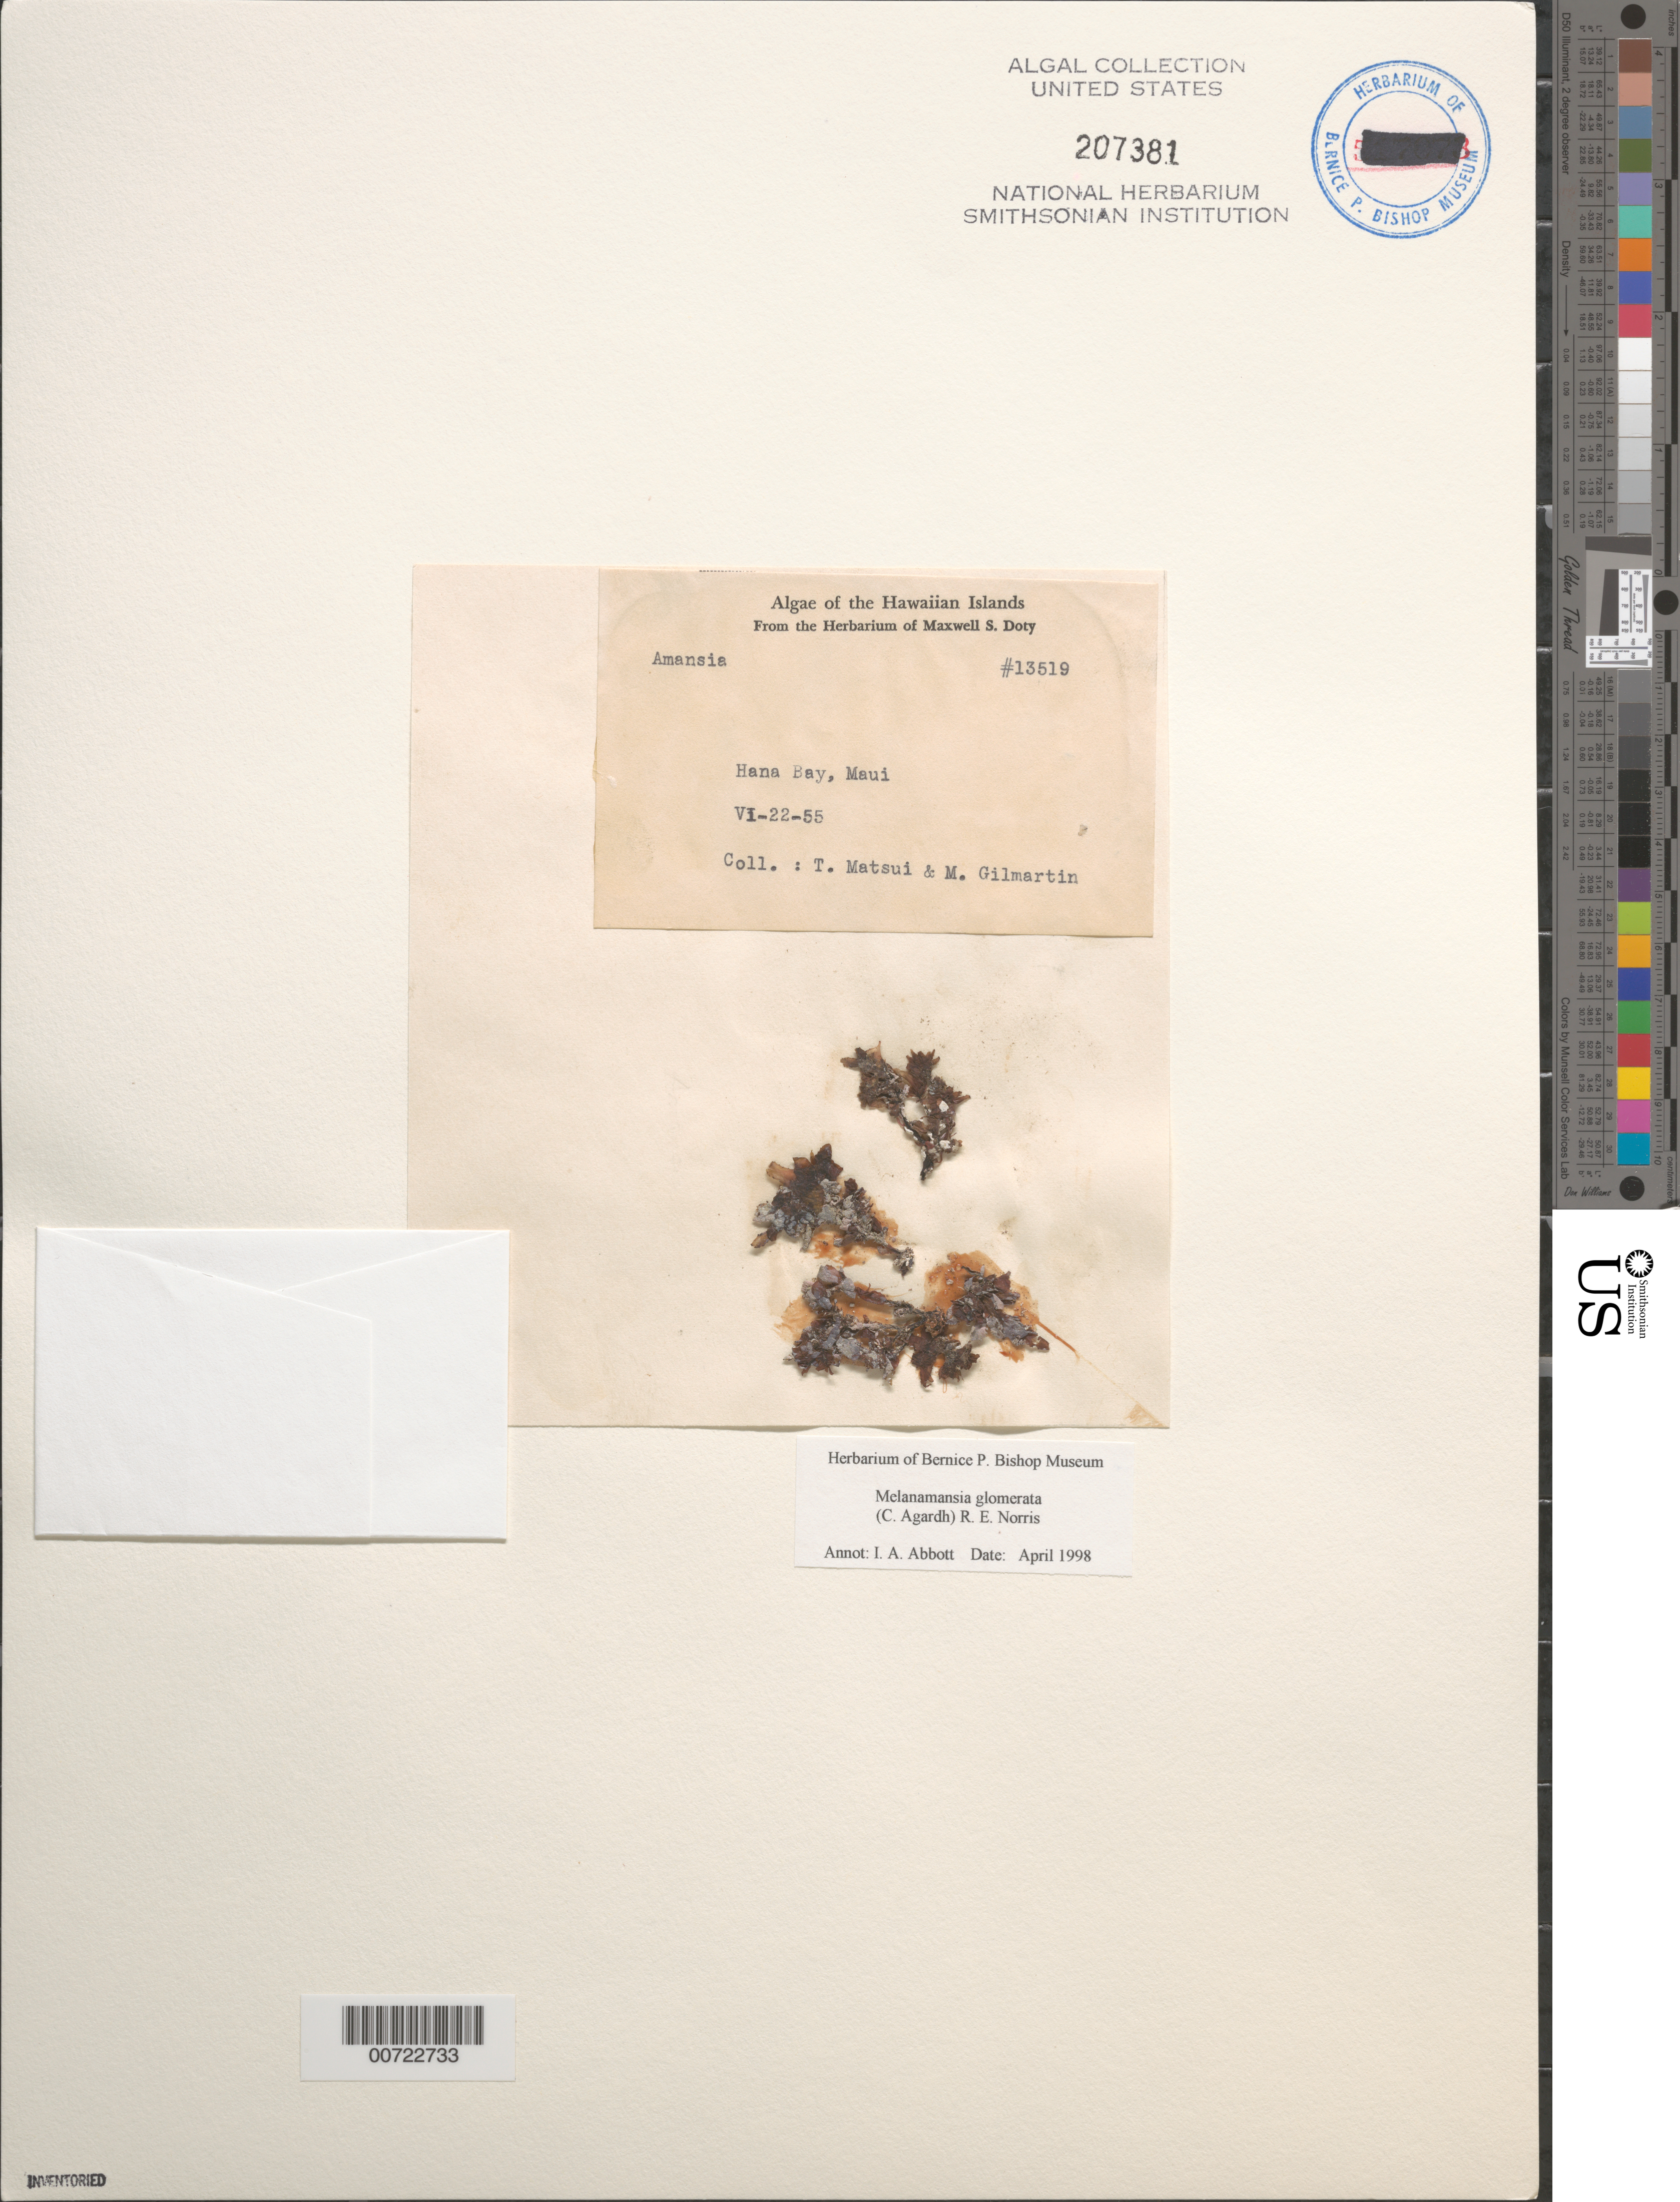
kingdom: Plantae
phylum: Rhodophyta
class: Florideophyceae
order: Ceramiales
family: Rhodomelaceae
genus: Amansia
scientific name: Amansia glomerata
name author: C. Agardh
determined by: Algae name updating Project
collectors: T. Matsui & M. Gilmartin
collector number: MSD 13519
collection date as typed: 22 Jun 1955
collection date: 1955-06-22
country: United States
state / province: Hawaii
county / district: Maui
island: Maui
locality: Hana Bay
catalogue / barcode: US 207381